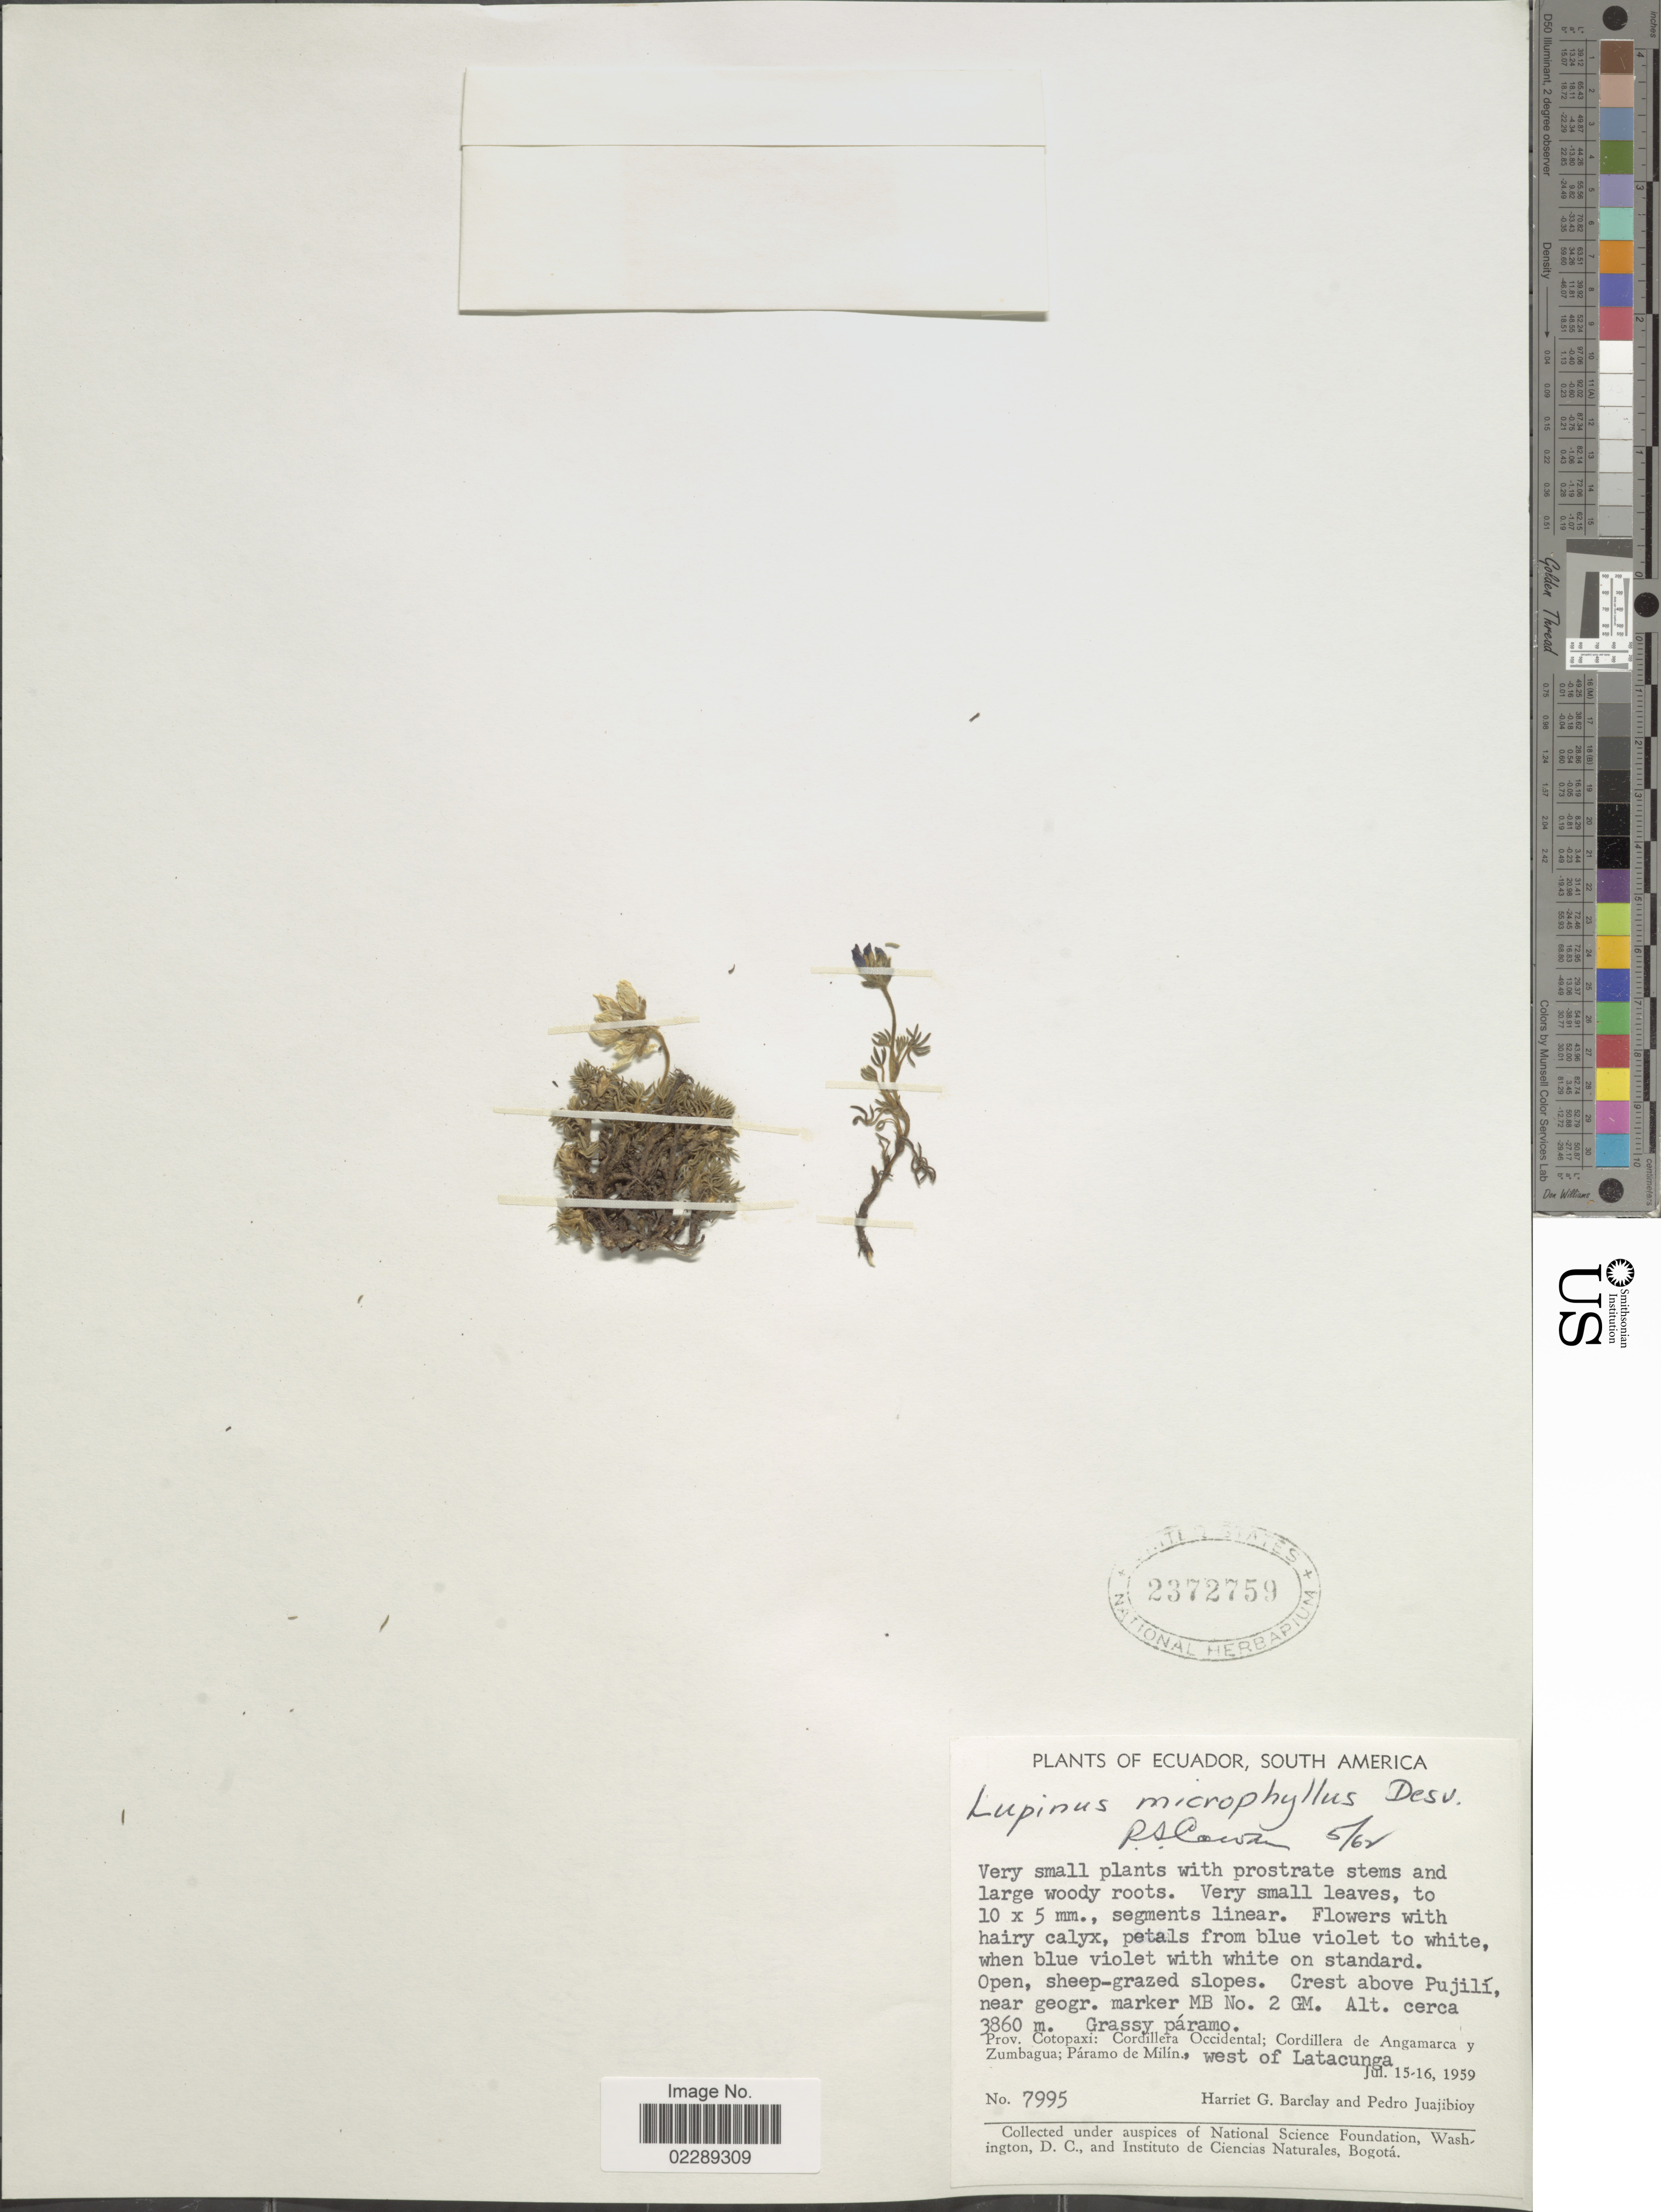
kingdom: Plantae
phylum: Tracheophyta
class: Magnoliopsida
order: Fabales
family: Fabaceae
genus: Lupinus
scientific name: Lupinus microphyllus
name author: Desr.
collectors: H. G. Barclay & P. Juajibioy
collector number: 7995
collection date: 1959-07-15/1959-07-16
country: Ecuador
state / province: Cotopaxi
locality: Crest above Pujilí, near geogr. marker MB No. 2 GM. Prov. Cotopaxi: Cordillera Occidental; Cordillera de Angamarca y Zumbagua; Páramo de Milín, west of Latacunga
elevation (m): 3860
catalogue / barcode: US 2372759